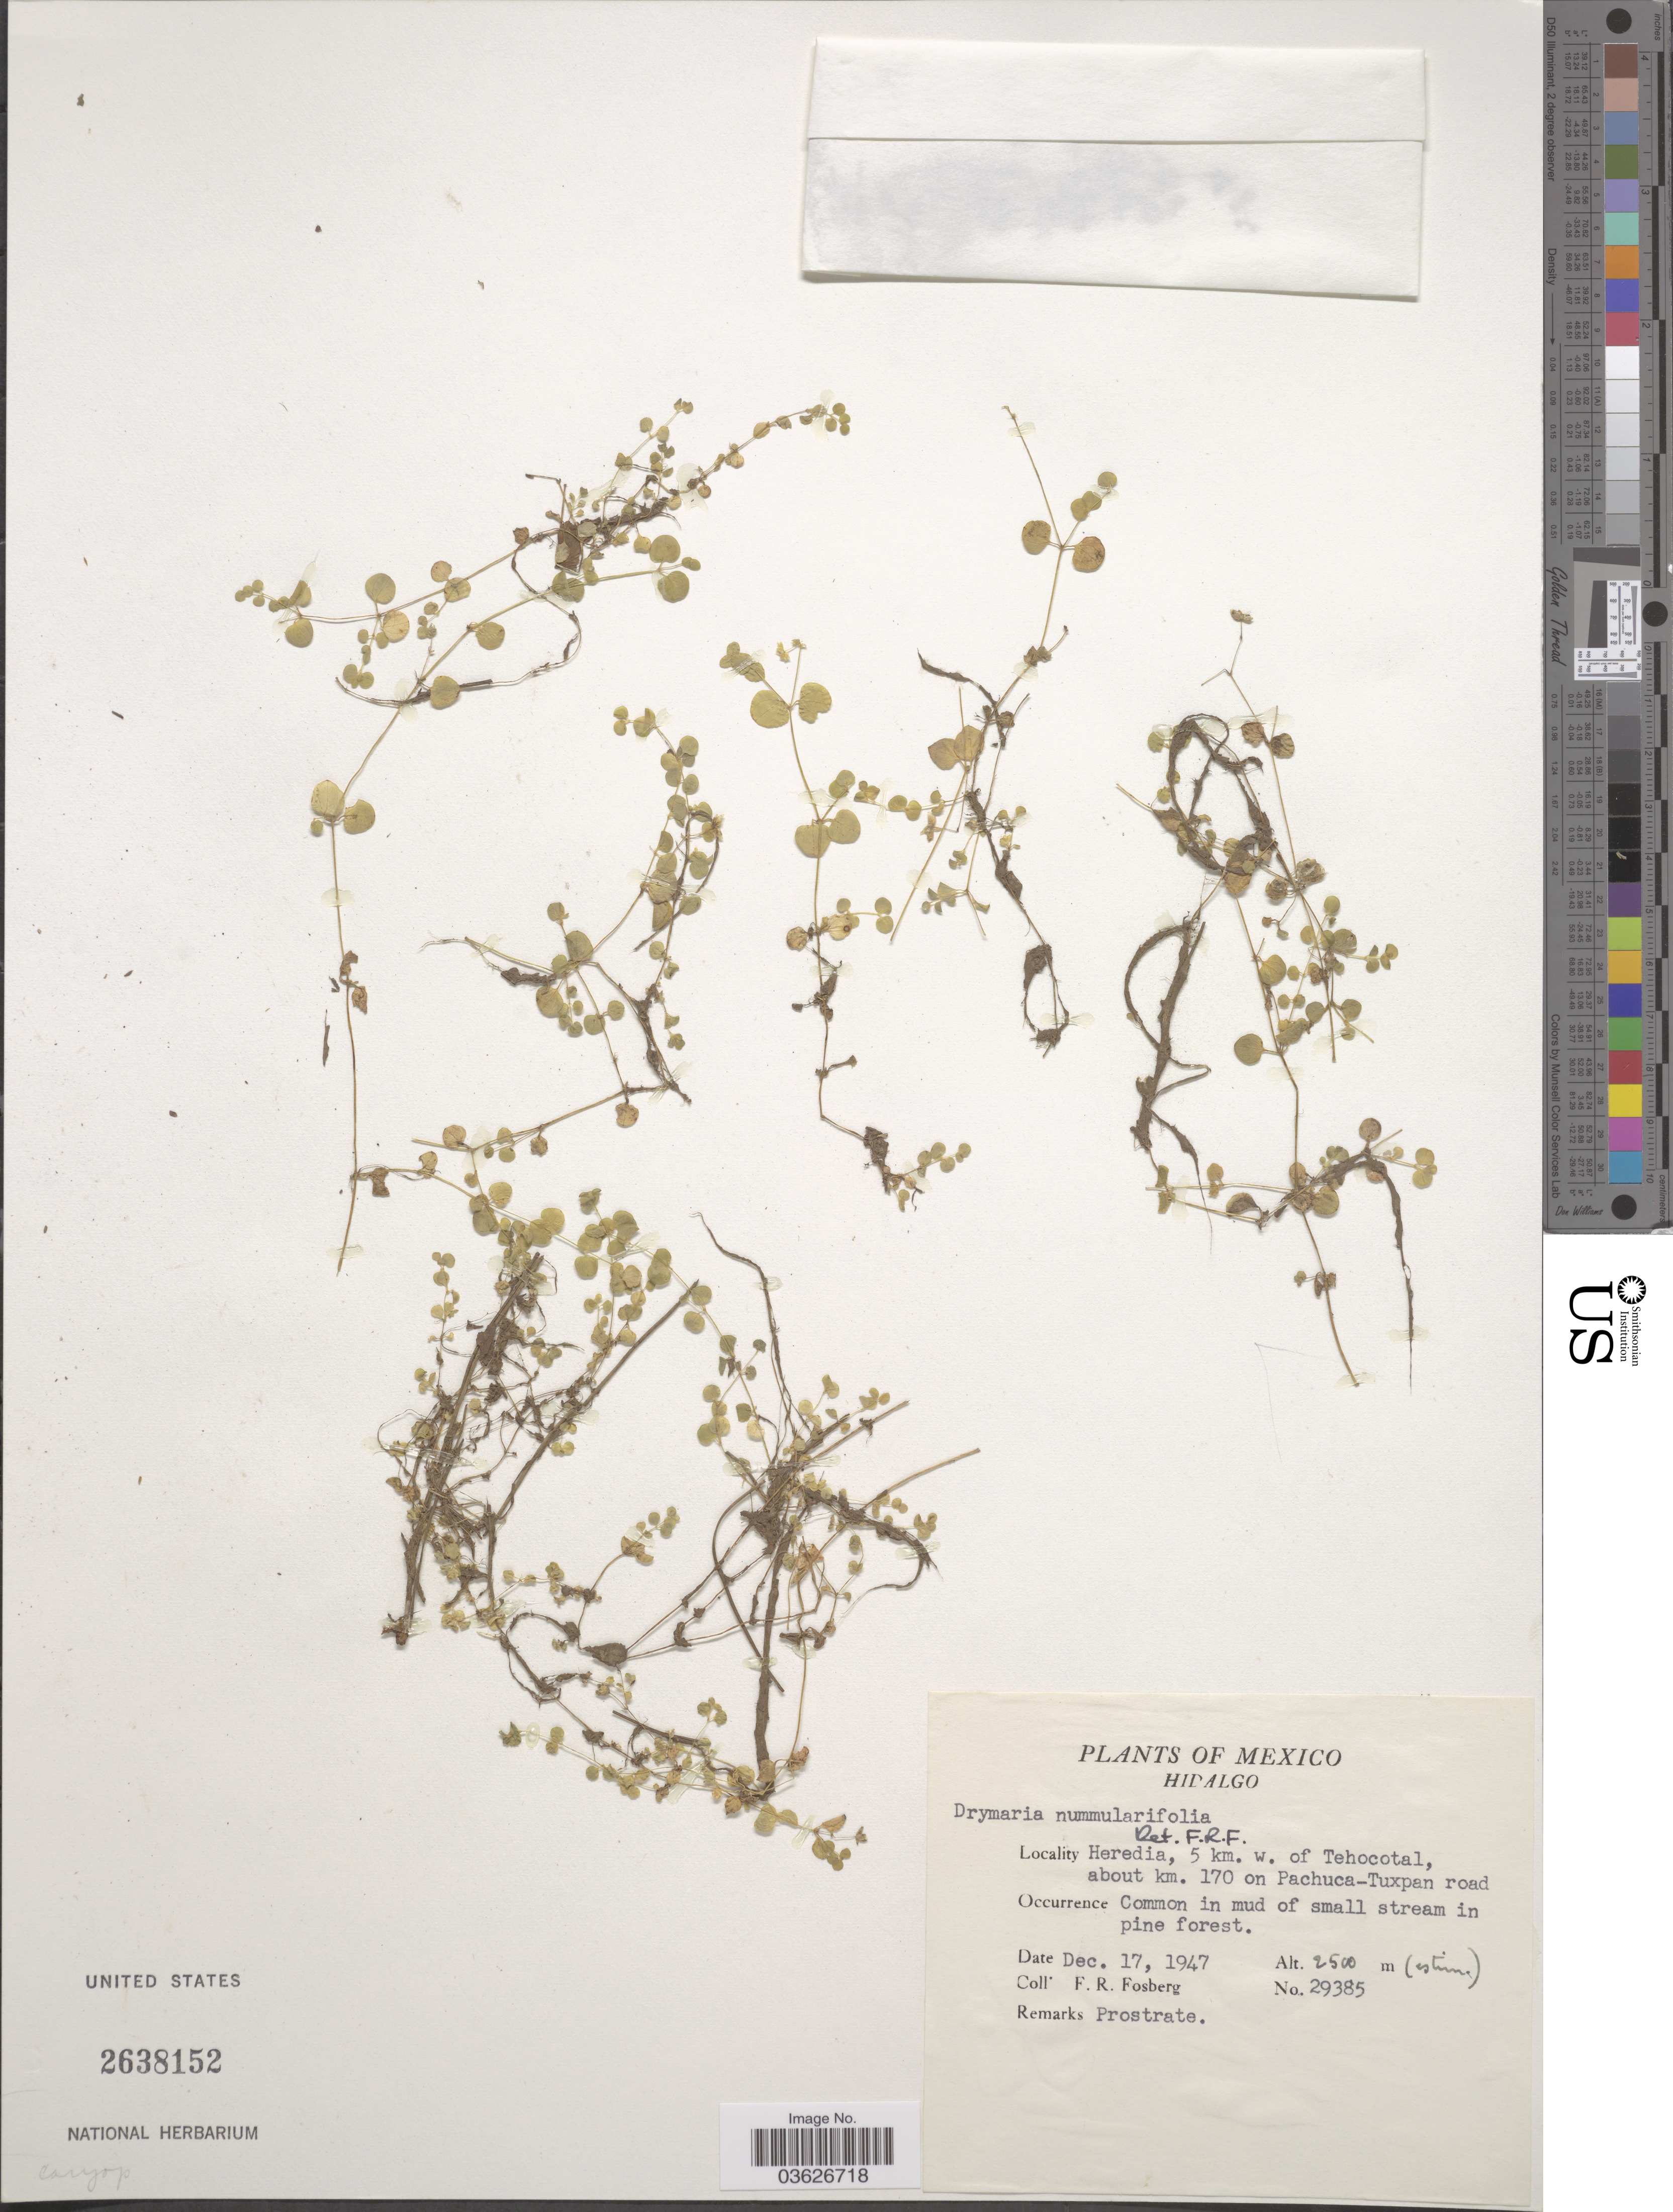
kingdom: Plantae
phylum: Tracheophyta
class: Magnoliopsida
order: Caryophyllales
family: Caryophyllaceae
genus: Drymaria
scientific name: Drymaria nummularia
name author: Briq.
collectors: F. R. Fosberg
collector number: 29385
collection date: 1947-12-17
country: Mexico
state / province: Hidalgo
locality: Heredia, 5 km. w. of Tehocotal, about km. 170 on Pachuca-Tuxpan road.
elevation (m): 2500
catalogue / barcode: US 2638152